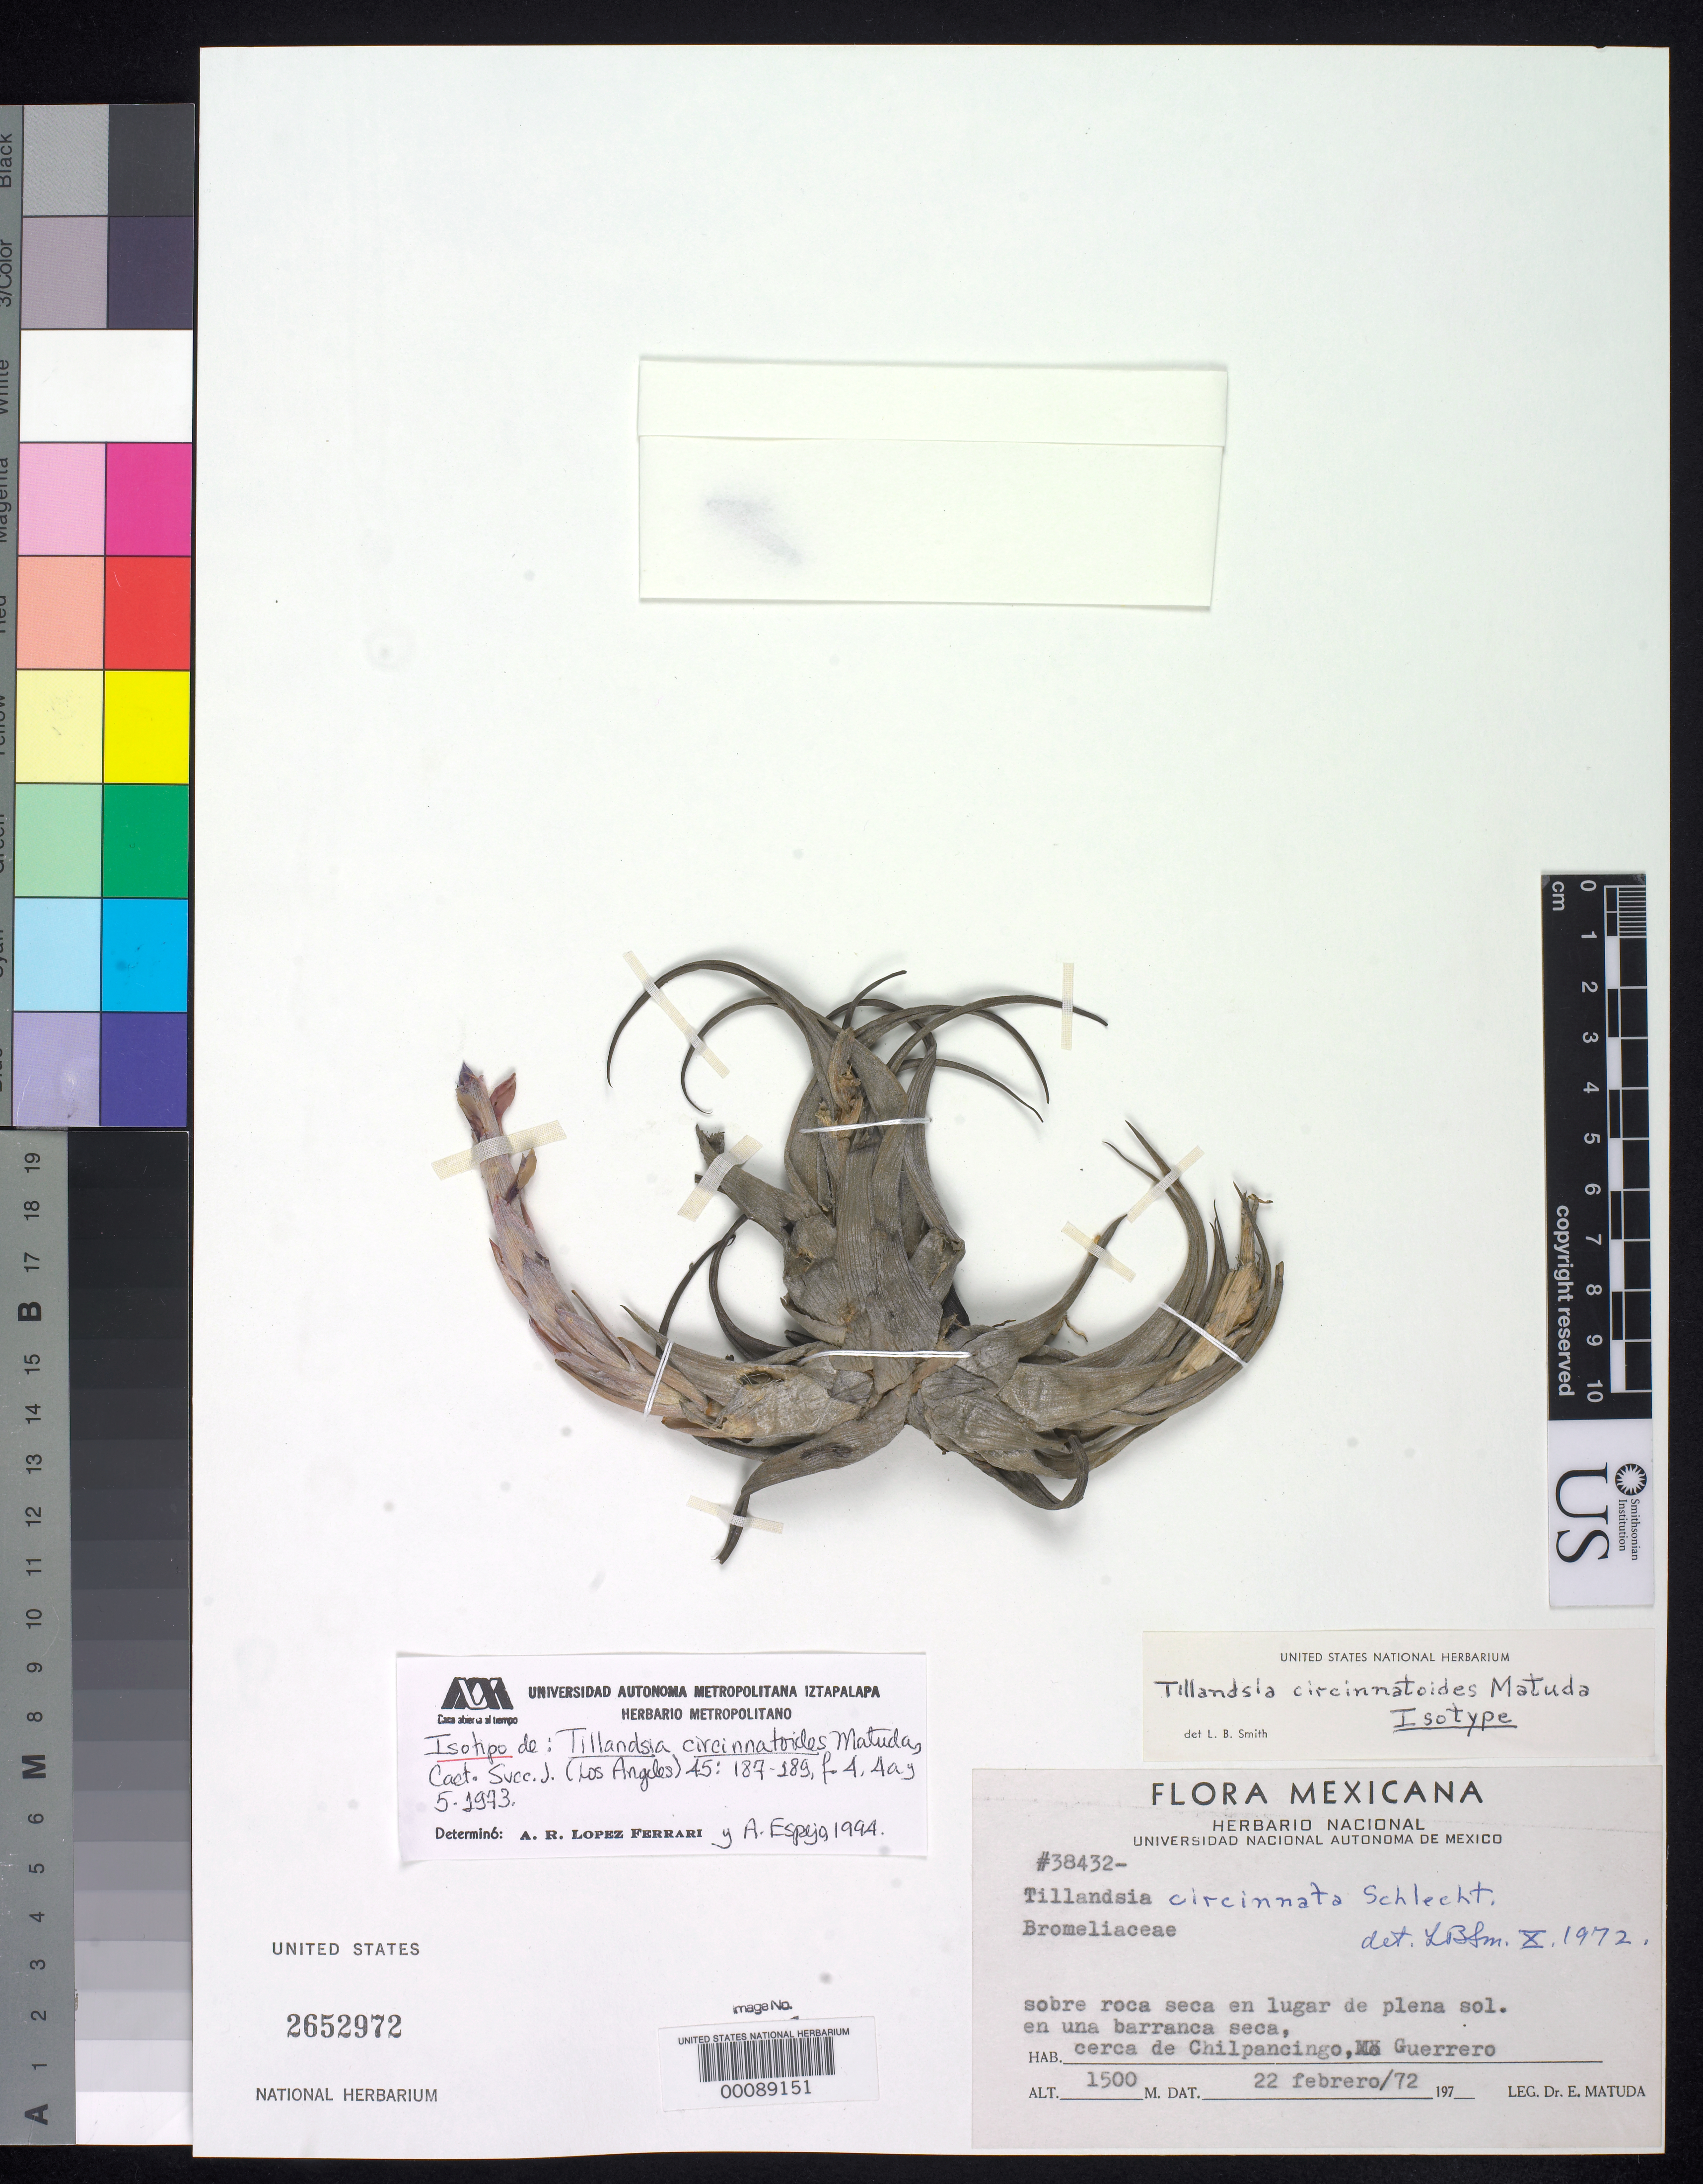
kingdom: Plantae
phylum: Tracheophyta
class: Liliopsida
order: Poales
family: Bromeliaceae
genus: Tillandsia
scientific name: Tillandsia circinnatoides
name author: Matuda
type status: Isotype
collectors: E. Matuda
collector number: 38432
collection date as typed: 22 Feb 1972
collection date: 1972-02-22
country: Mexico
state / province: Guerrero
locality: Near Chilpancingo.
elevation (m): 1500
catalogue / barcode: US 2652972